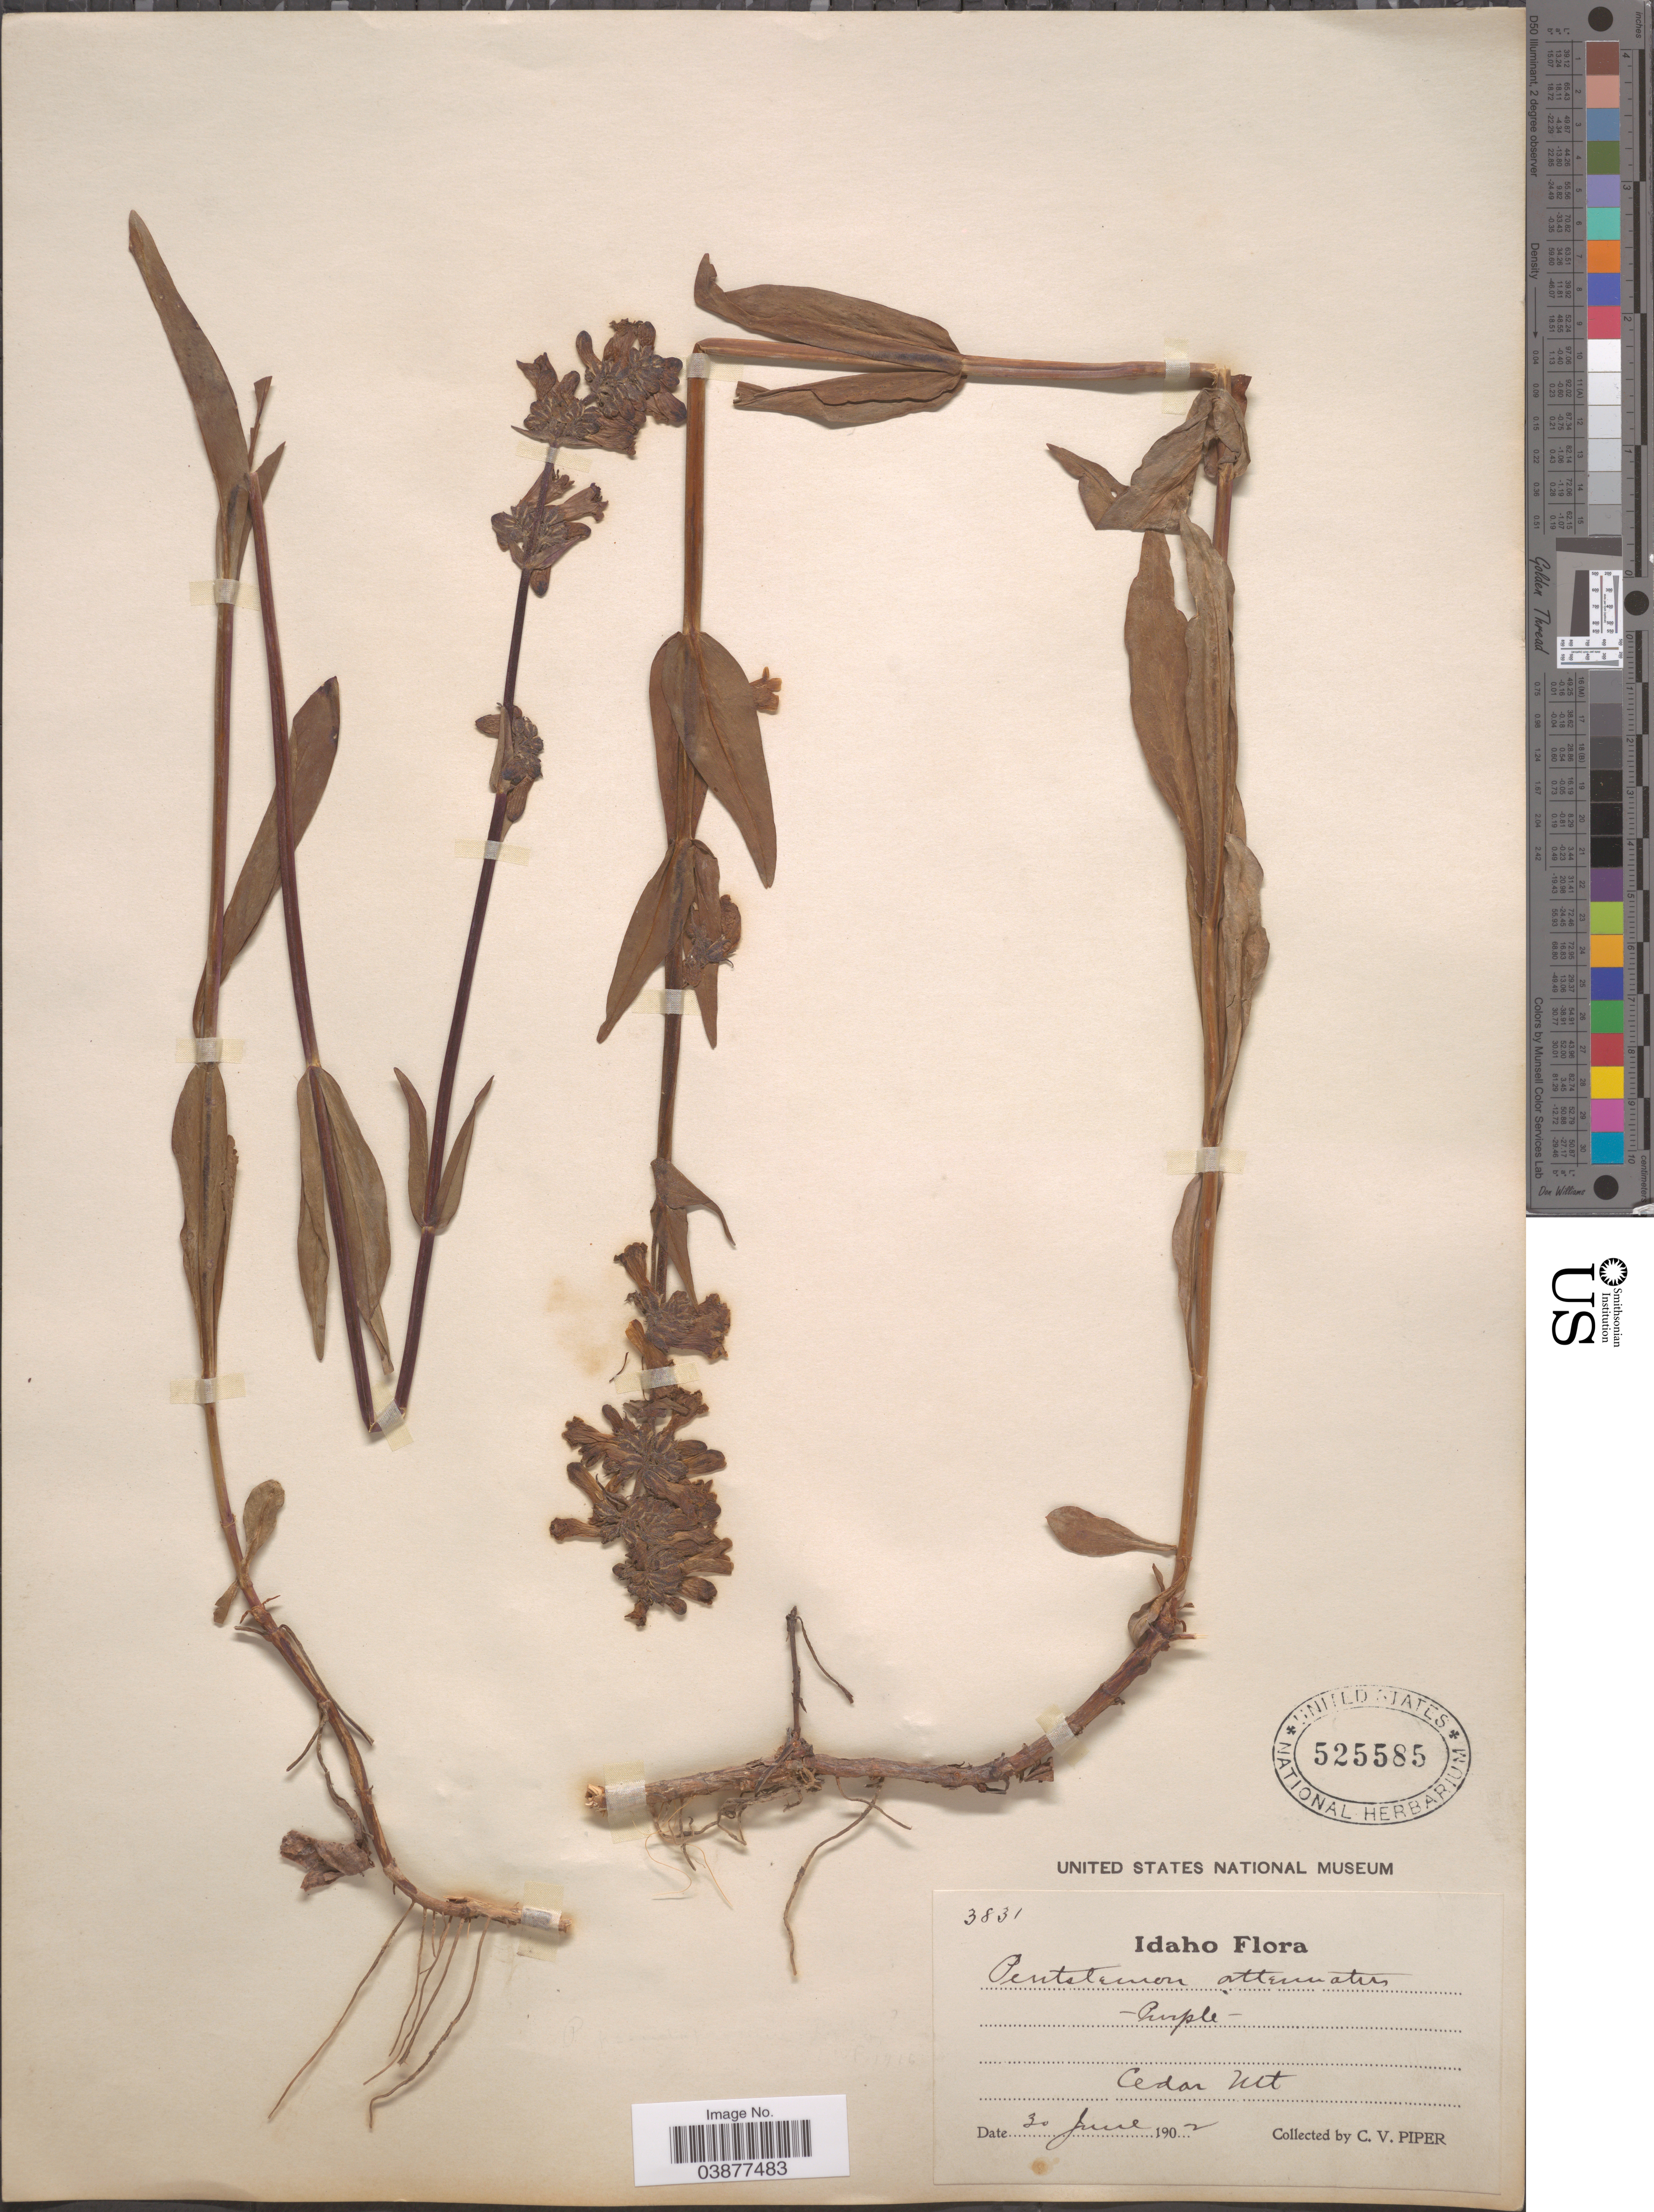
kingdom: Plantae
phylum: Tracheophyta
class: Magnoliopsida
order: Lamiales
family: Plantaginaceae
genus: Penstemon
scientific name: Penstemon pseudoprocerus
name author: Rydb.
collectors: C. V. Piper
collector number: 3831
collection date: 1902-06-30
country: United States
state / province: Idaho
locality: Cedar Mt.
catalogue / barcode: US 525585